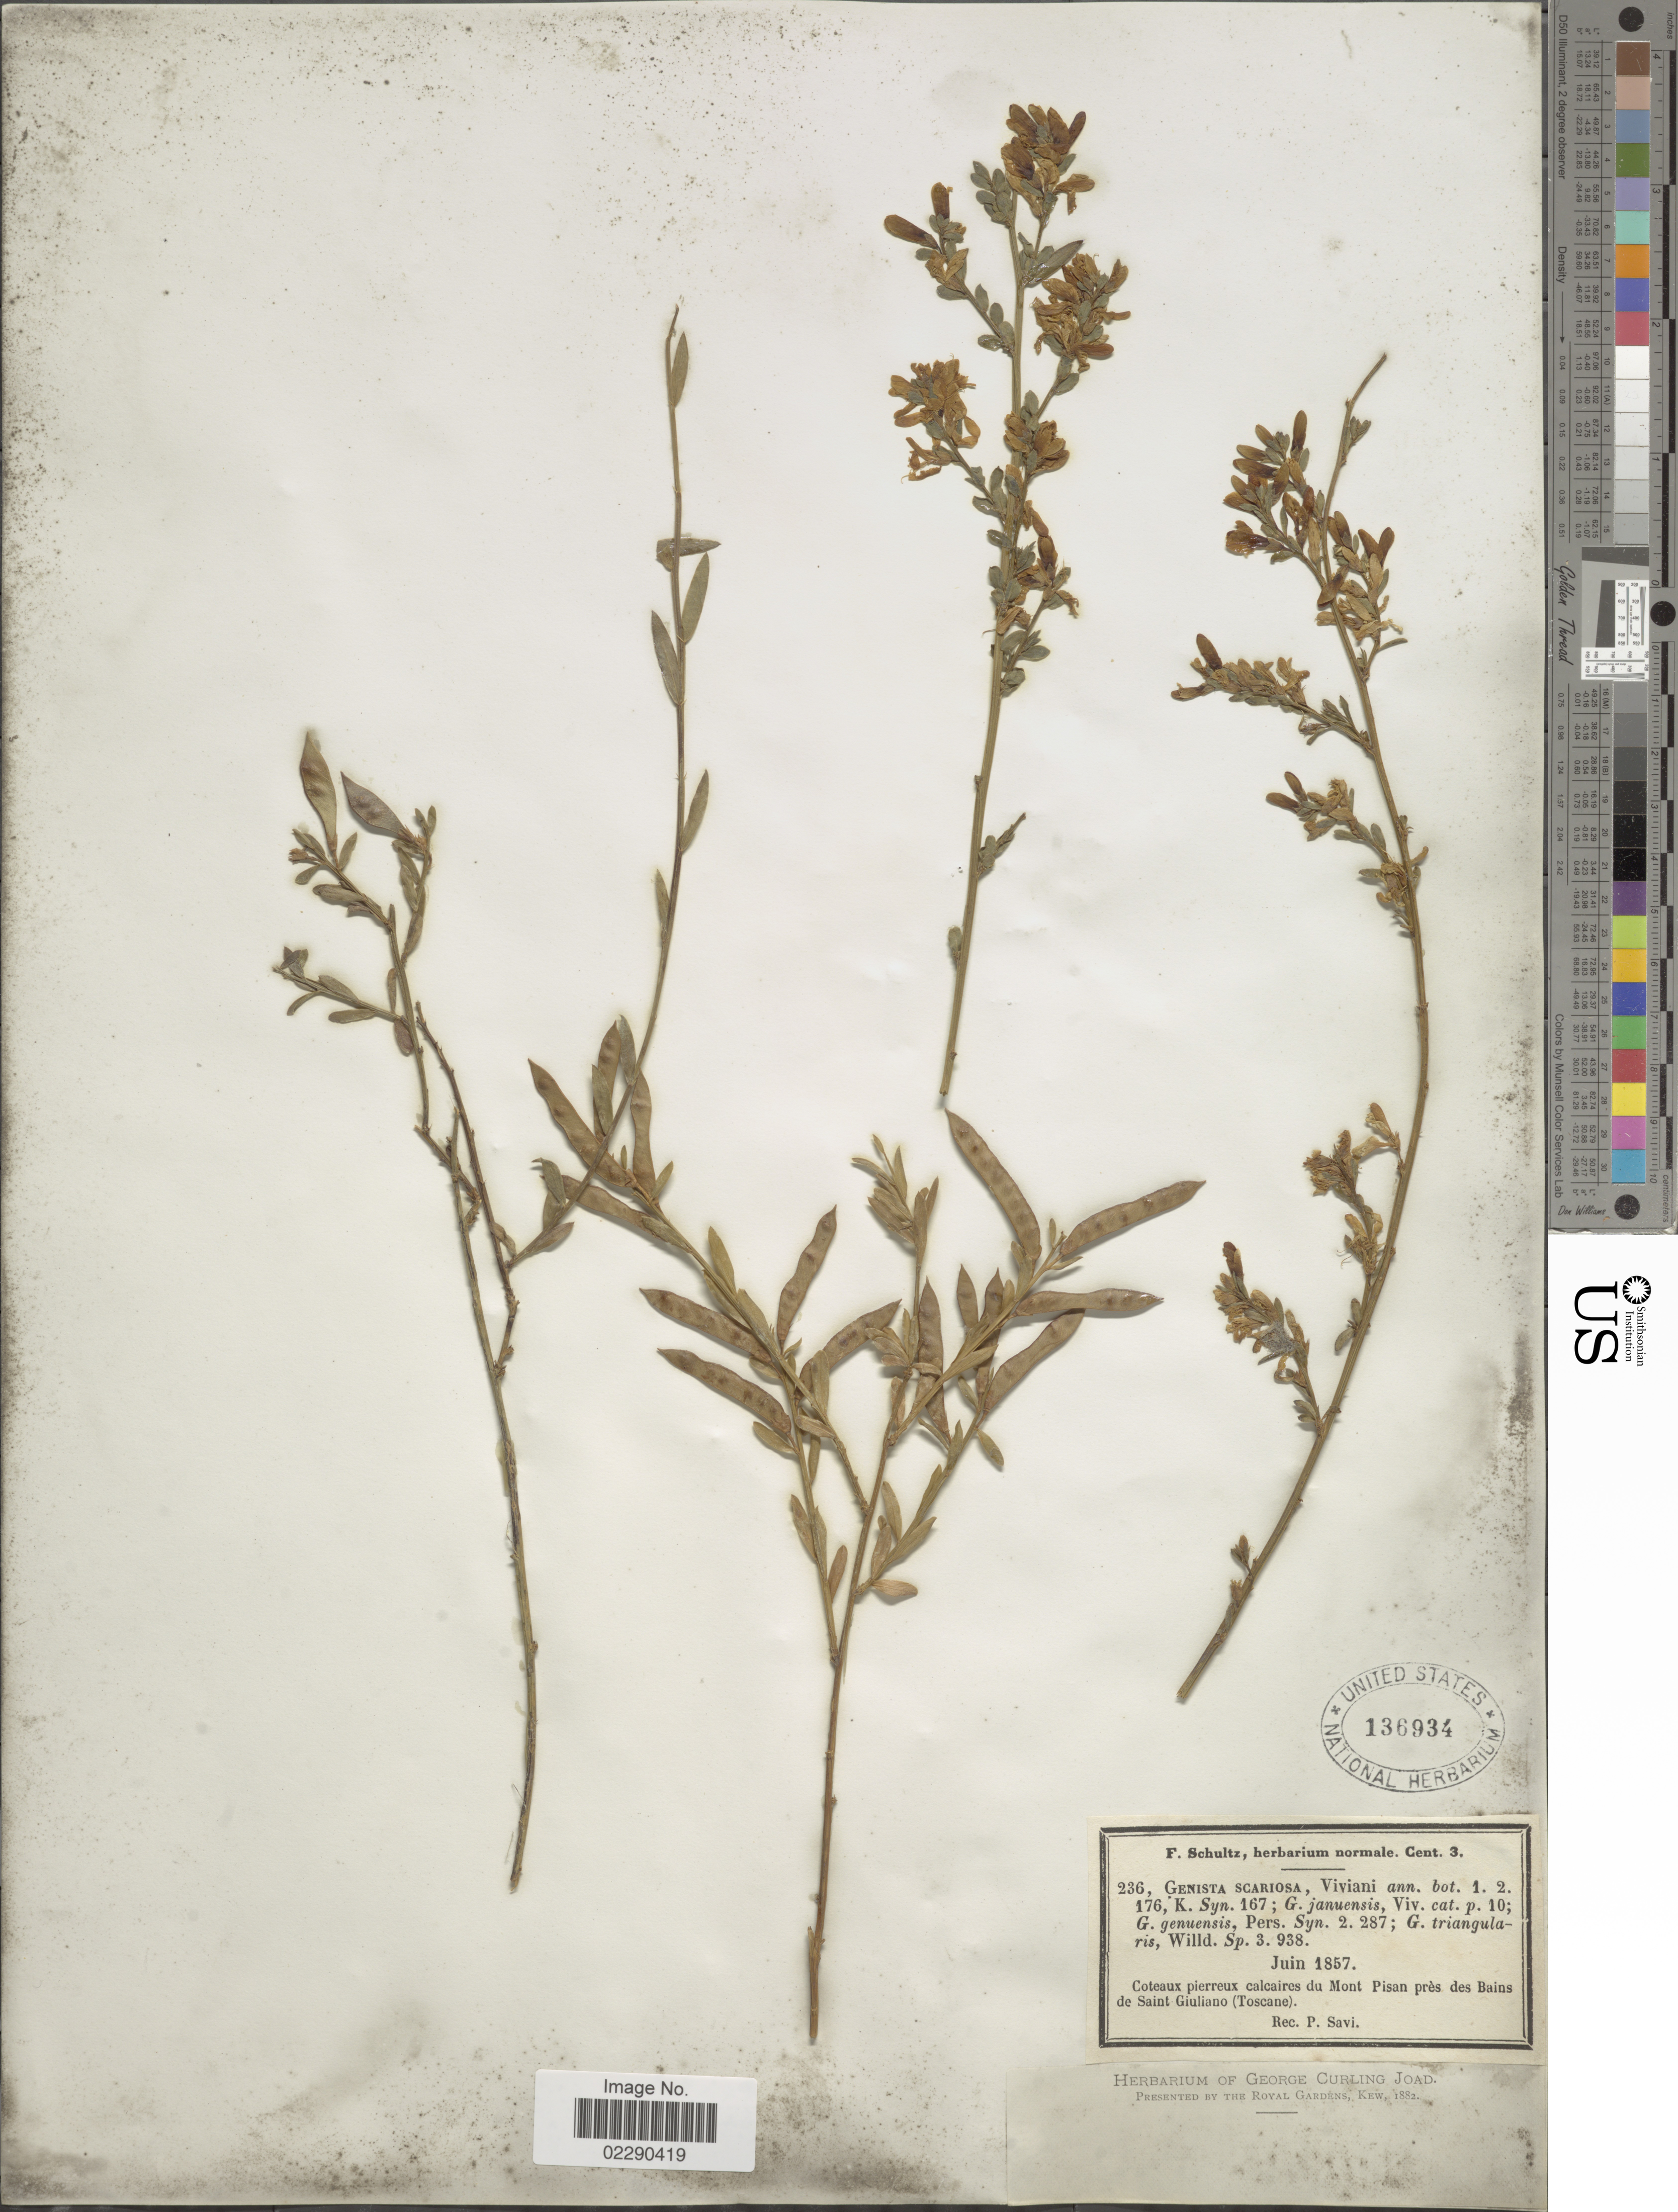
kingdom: Plantae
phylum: Tracheophyta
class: Magnoliopsida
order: Fabales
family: Fabaceae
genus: Genista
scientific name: Genista scariosa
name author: Viv.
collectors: F. Schultz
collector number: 236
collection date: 1857-06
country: Italy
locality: Mont Pisan pres des Bains de Saint Giuliano (Toscane)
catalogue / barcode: US 136934